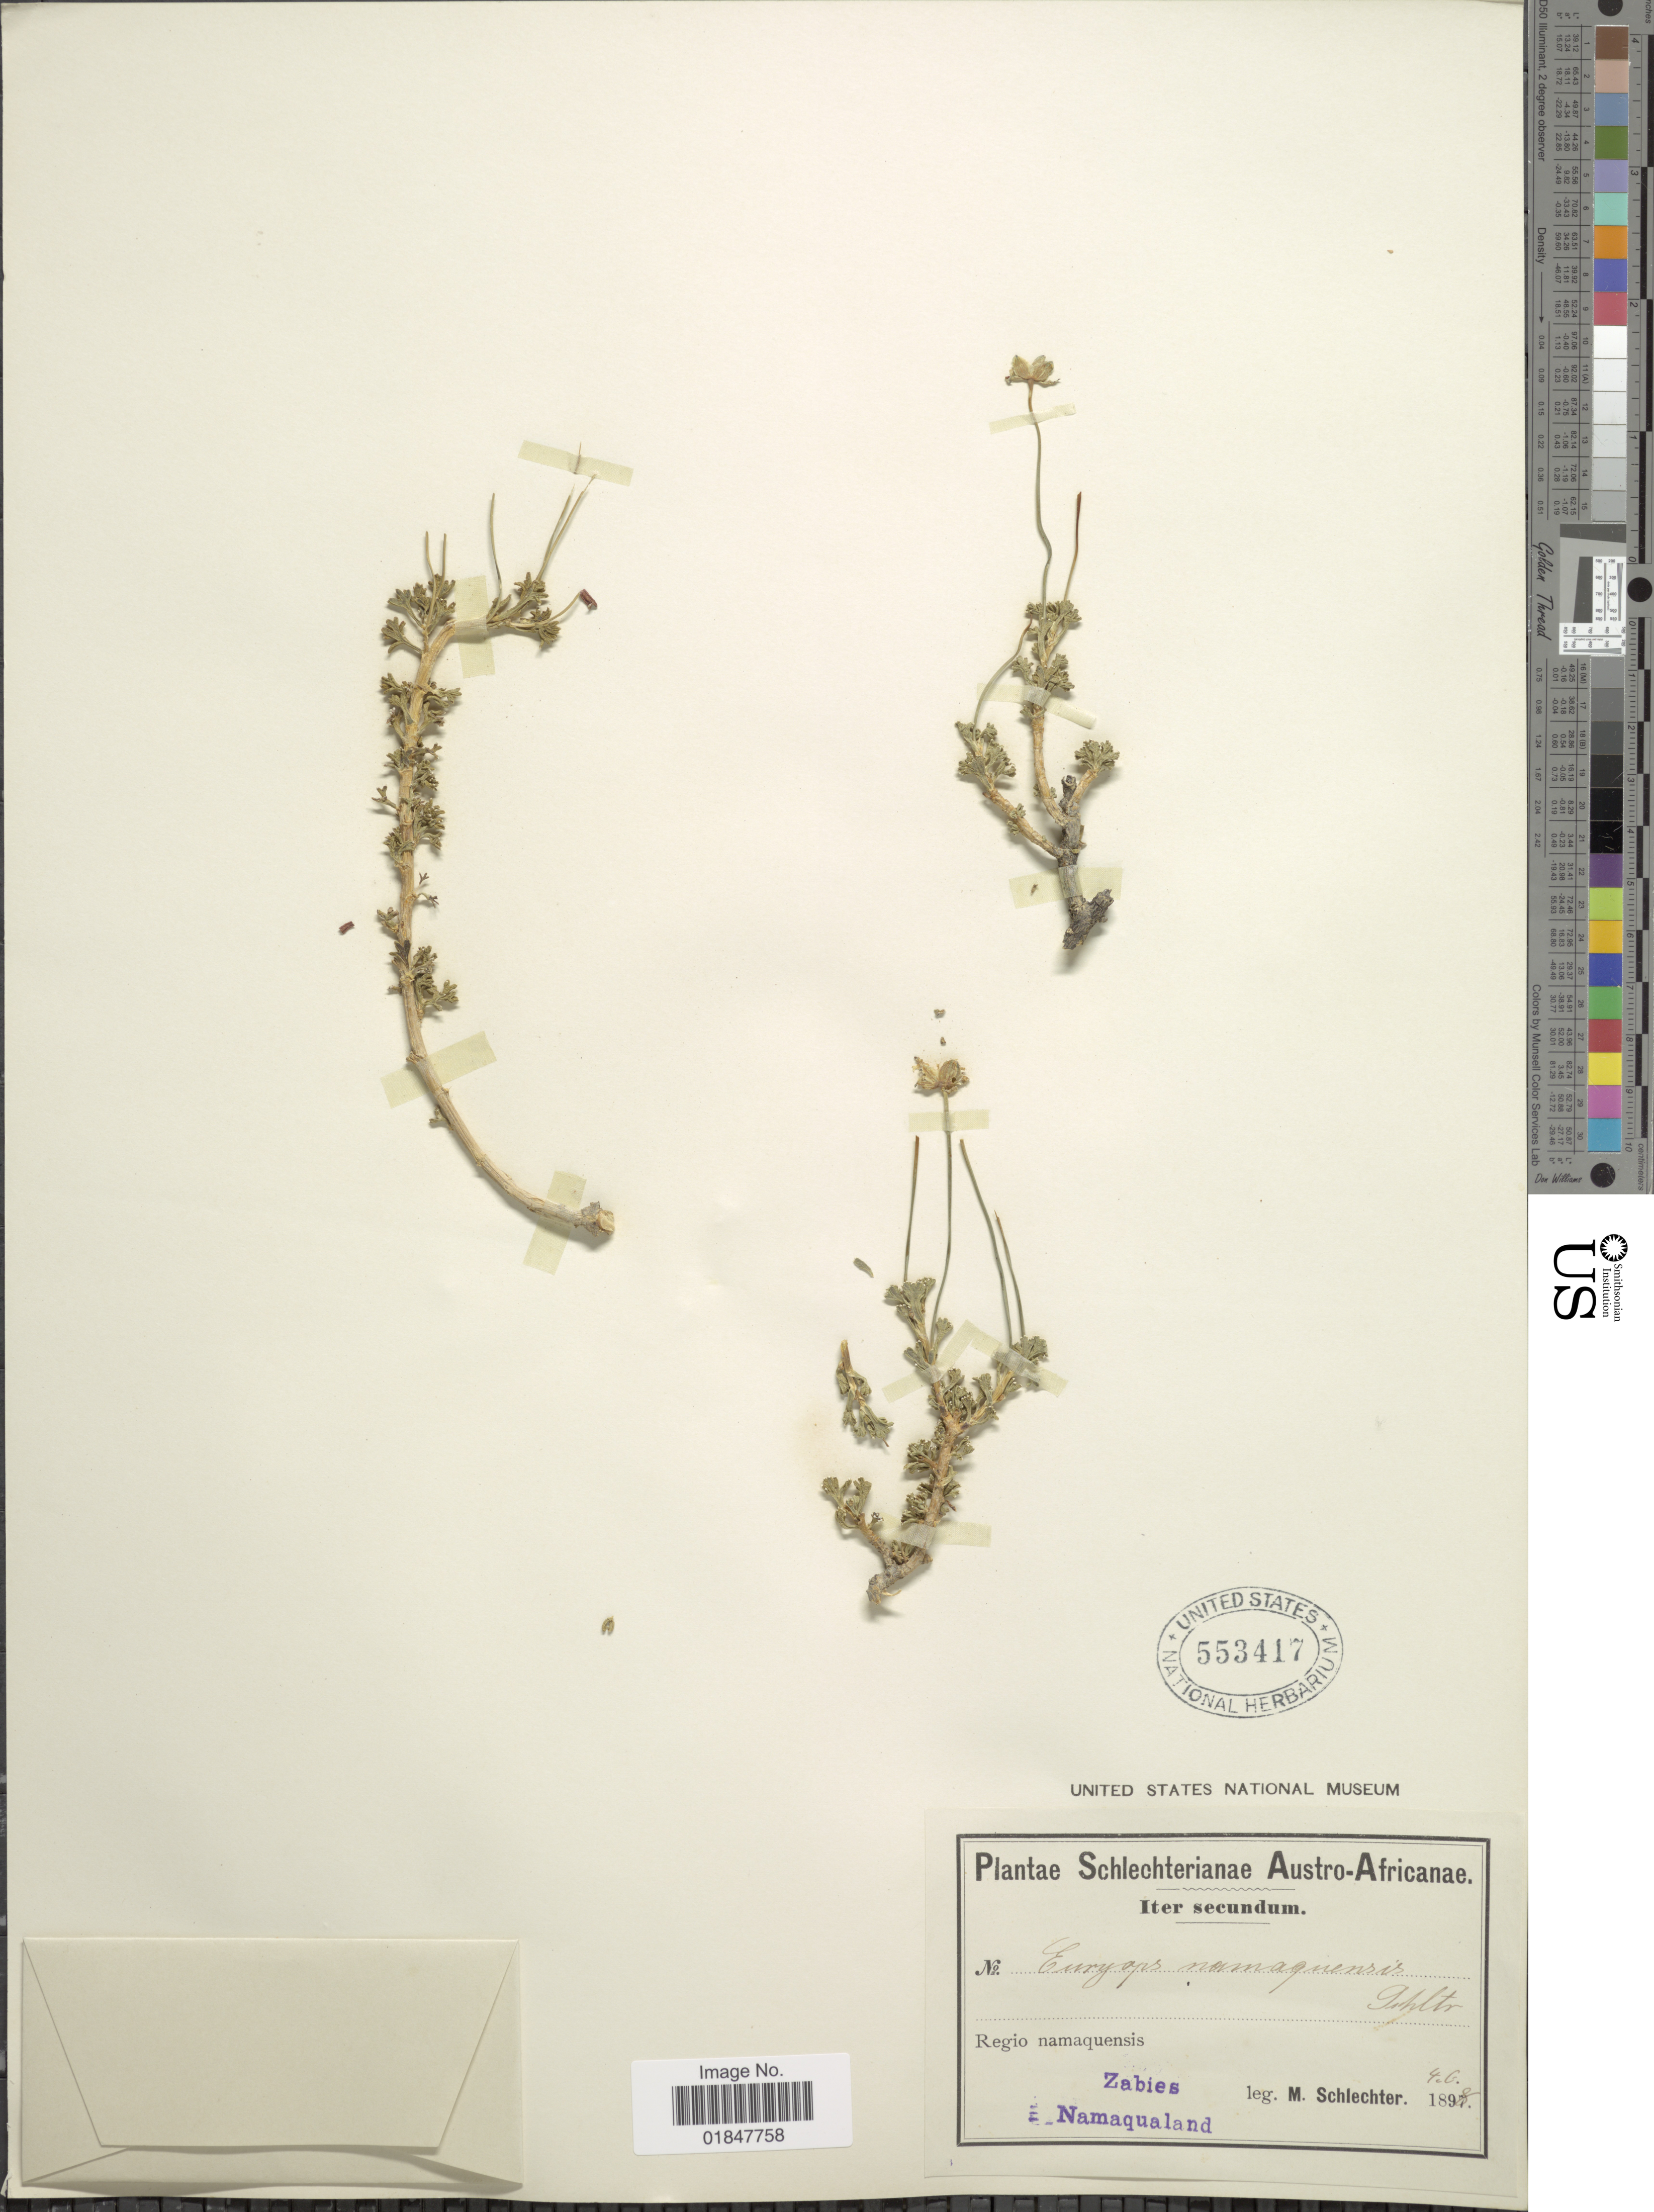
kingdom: Plantae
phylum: Tracheophyta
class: Magnoliopsida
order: Asterales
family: Asteraceae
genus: Euryops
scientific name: Euryops namaquensis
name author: Schltr.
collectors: M. Schlechter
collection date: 1898-06-04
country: South Africa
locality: Schlechterianae Austro-Africanae, Regio Namaquensis, Zabies, Namaqualand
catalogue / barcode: US 553417